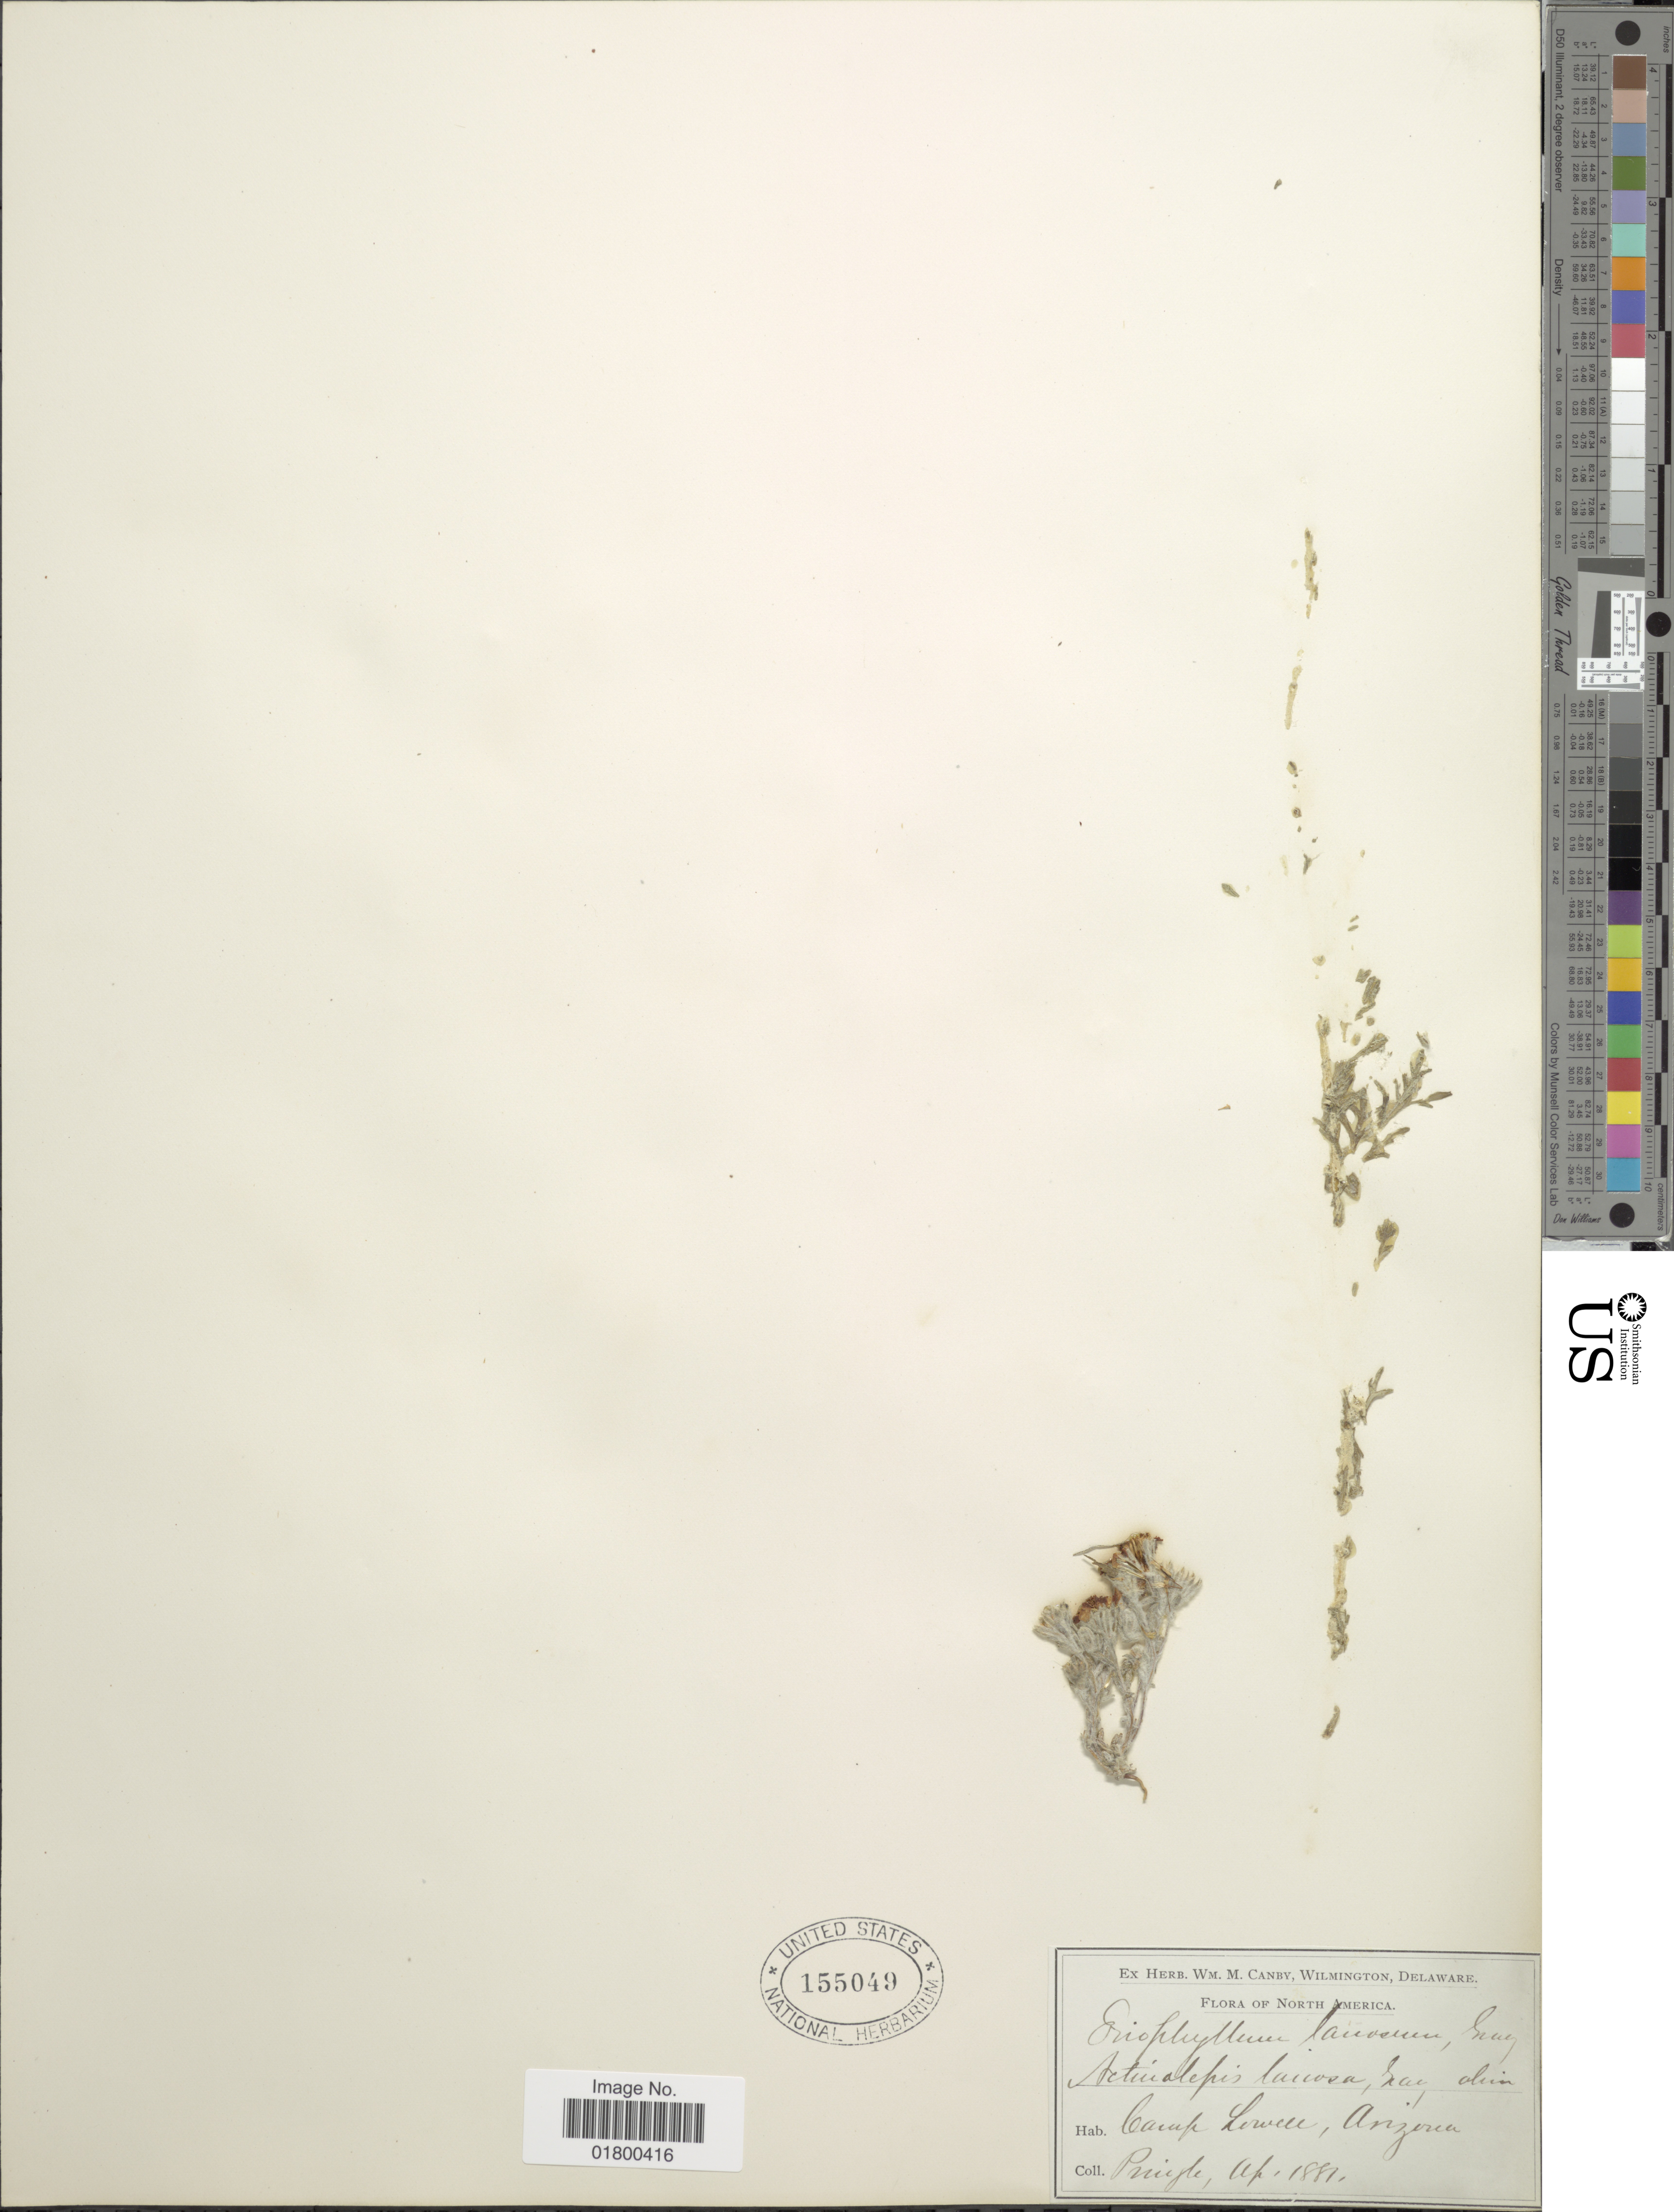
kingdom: Plantae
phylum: Tracheophyta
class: Magnoliopsida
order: Asterales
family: Asteraceae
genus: Eriophyllum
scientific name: Eriophyllum lanosum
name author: (A. Gray) A. Gray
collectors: -- Pringle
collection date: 1881-04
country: United States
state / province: Arizona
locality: Camp Lowell, Arizona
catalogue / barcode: US 155049